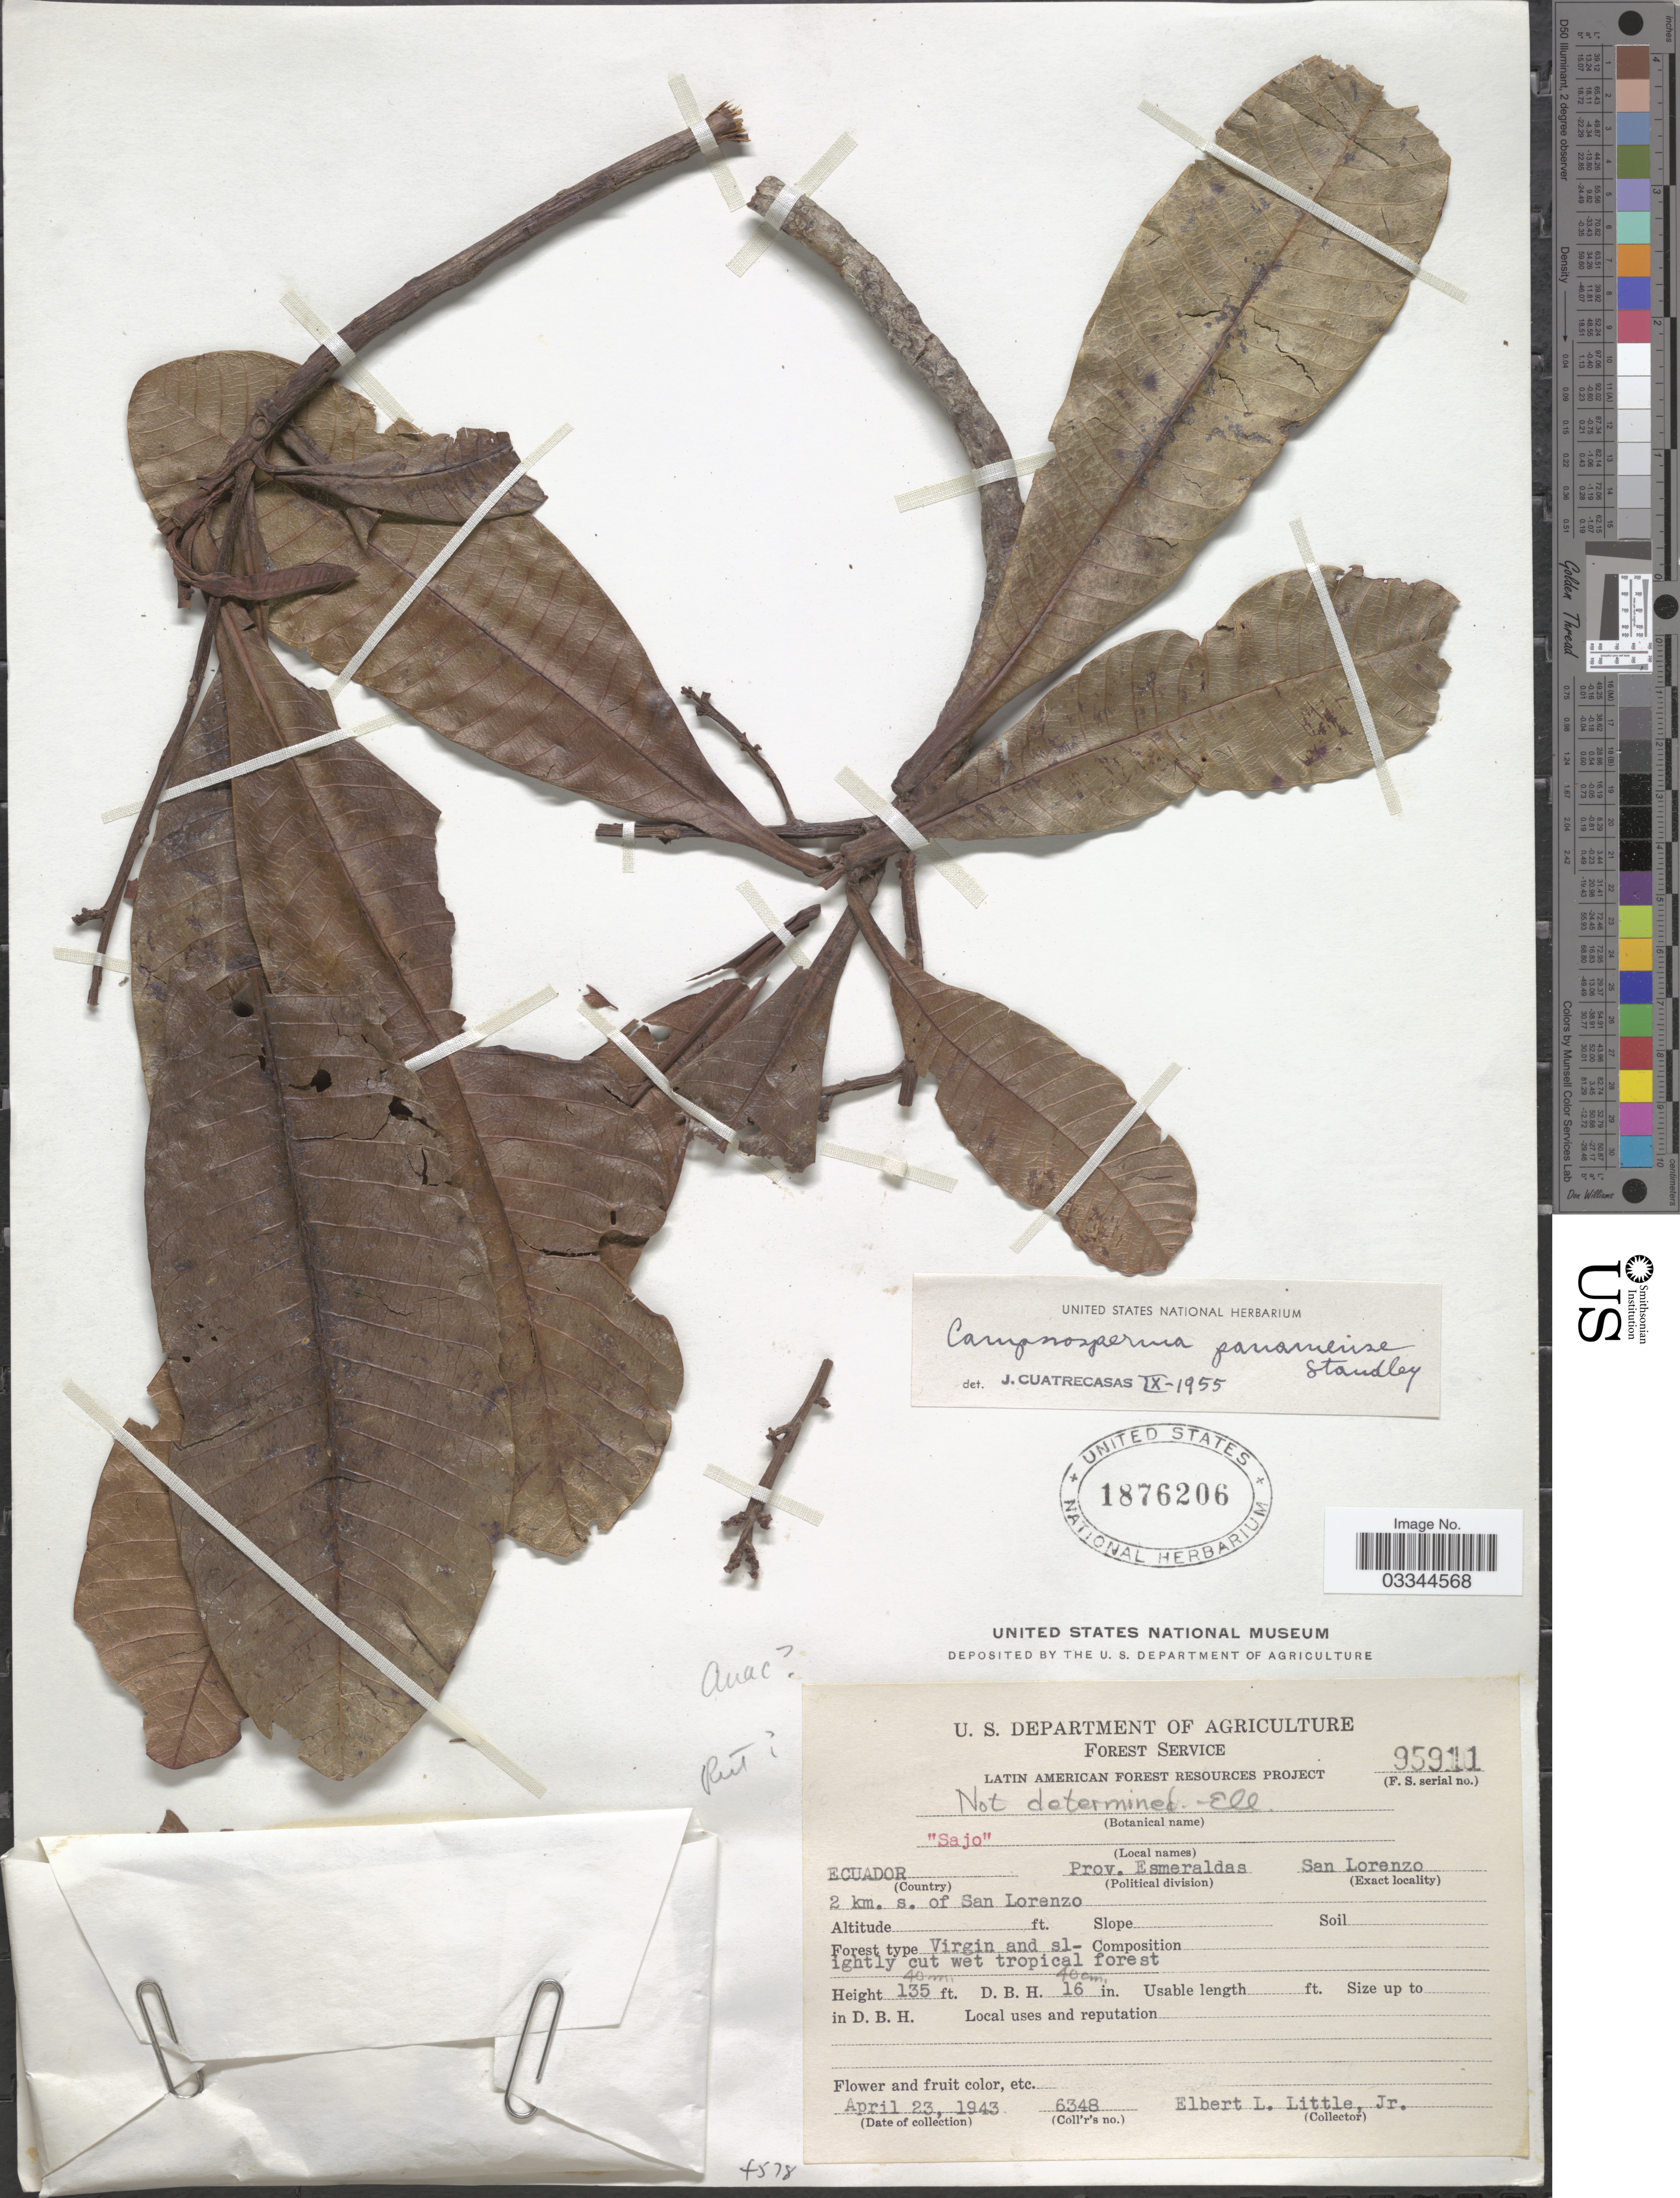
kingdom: Plantae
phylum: Tracheophyta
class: Magnoliopsida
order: Sapindales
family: Anacardiaceae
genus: Campnosperma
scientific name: Campnosperma panamense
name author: Standl.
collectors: E. L. Little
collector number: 6348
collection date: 1943-04-23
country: Ecuador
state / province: Esmeraldas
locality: San Lorenzo, 2 km. s. of San Lorenzo.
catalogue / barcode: US 1876206